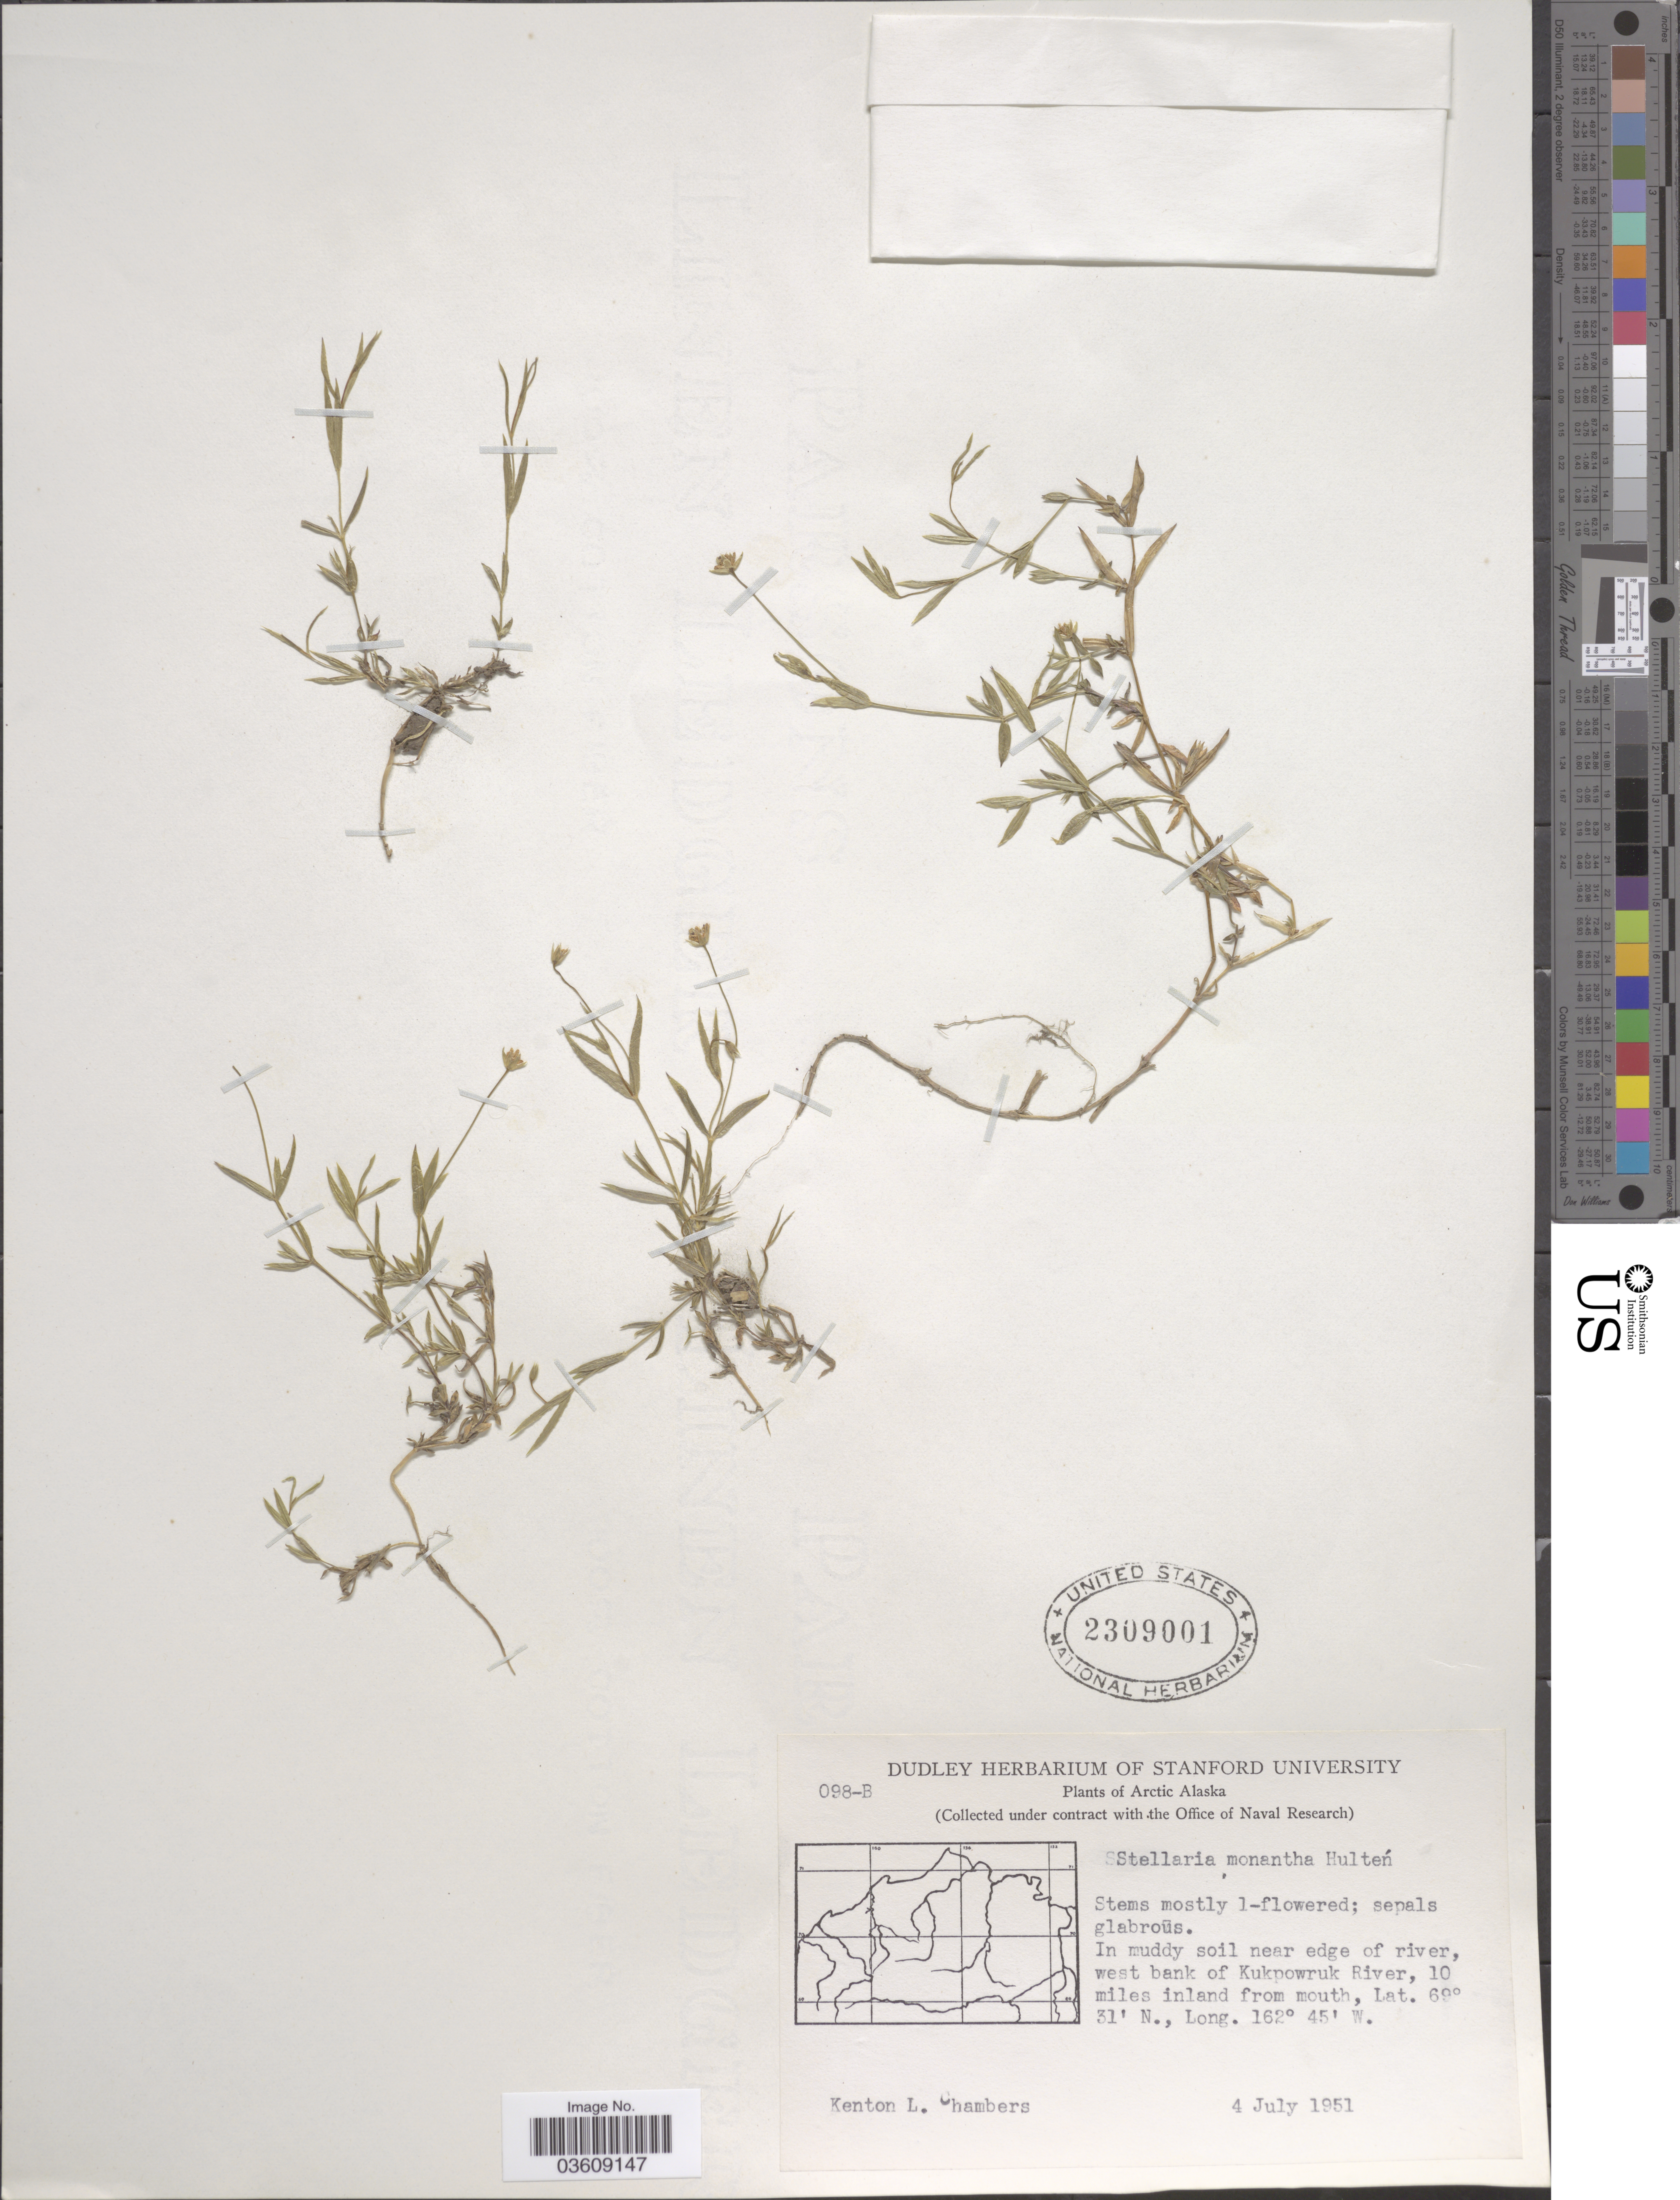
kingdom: Plantae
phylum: Tracheophyta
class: Magnoliopsida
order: Caryophyllales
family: Caryophyllaceae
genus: Stellaria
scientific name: Stellaria monantha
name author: Hultén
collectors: K. L. Chambers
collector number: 098-B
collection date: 1951-07-04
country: United States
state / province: Alaska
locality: Arctic. West bank of Kukpowruk River, 10 miles inland from mouth.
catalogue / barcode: US 2309001